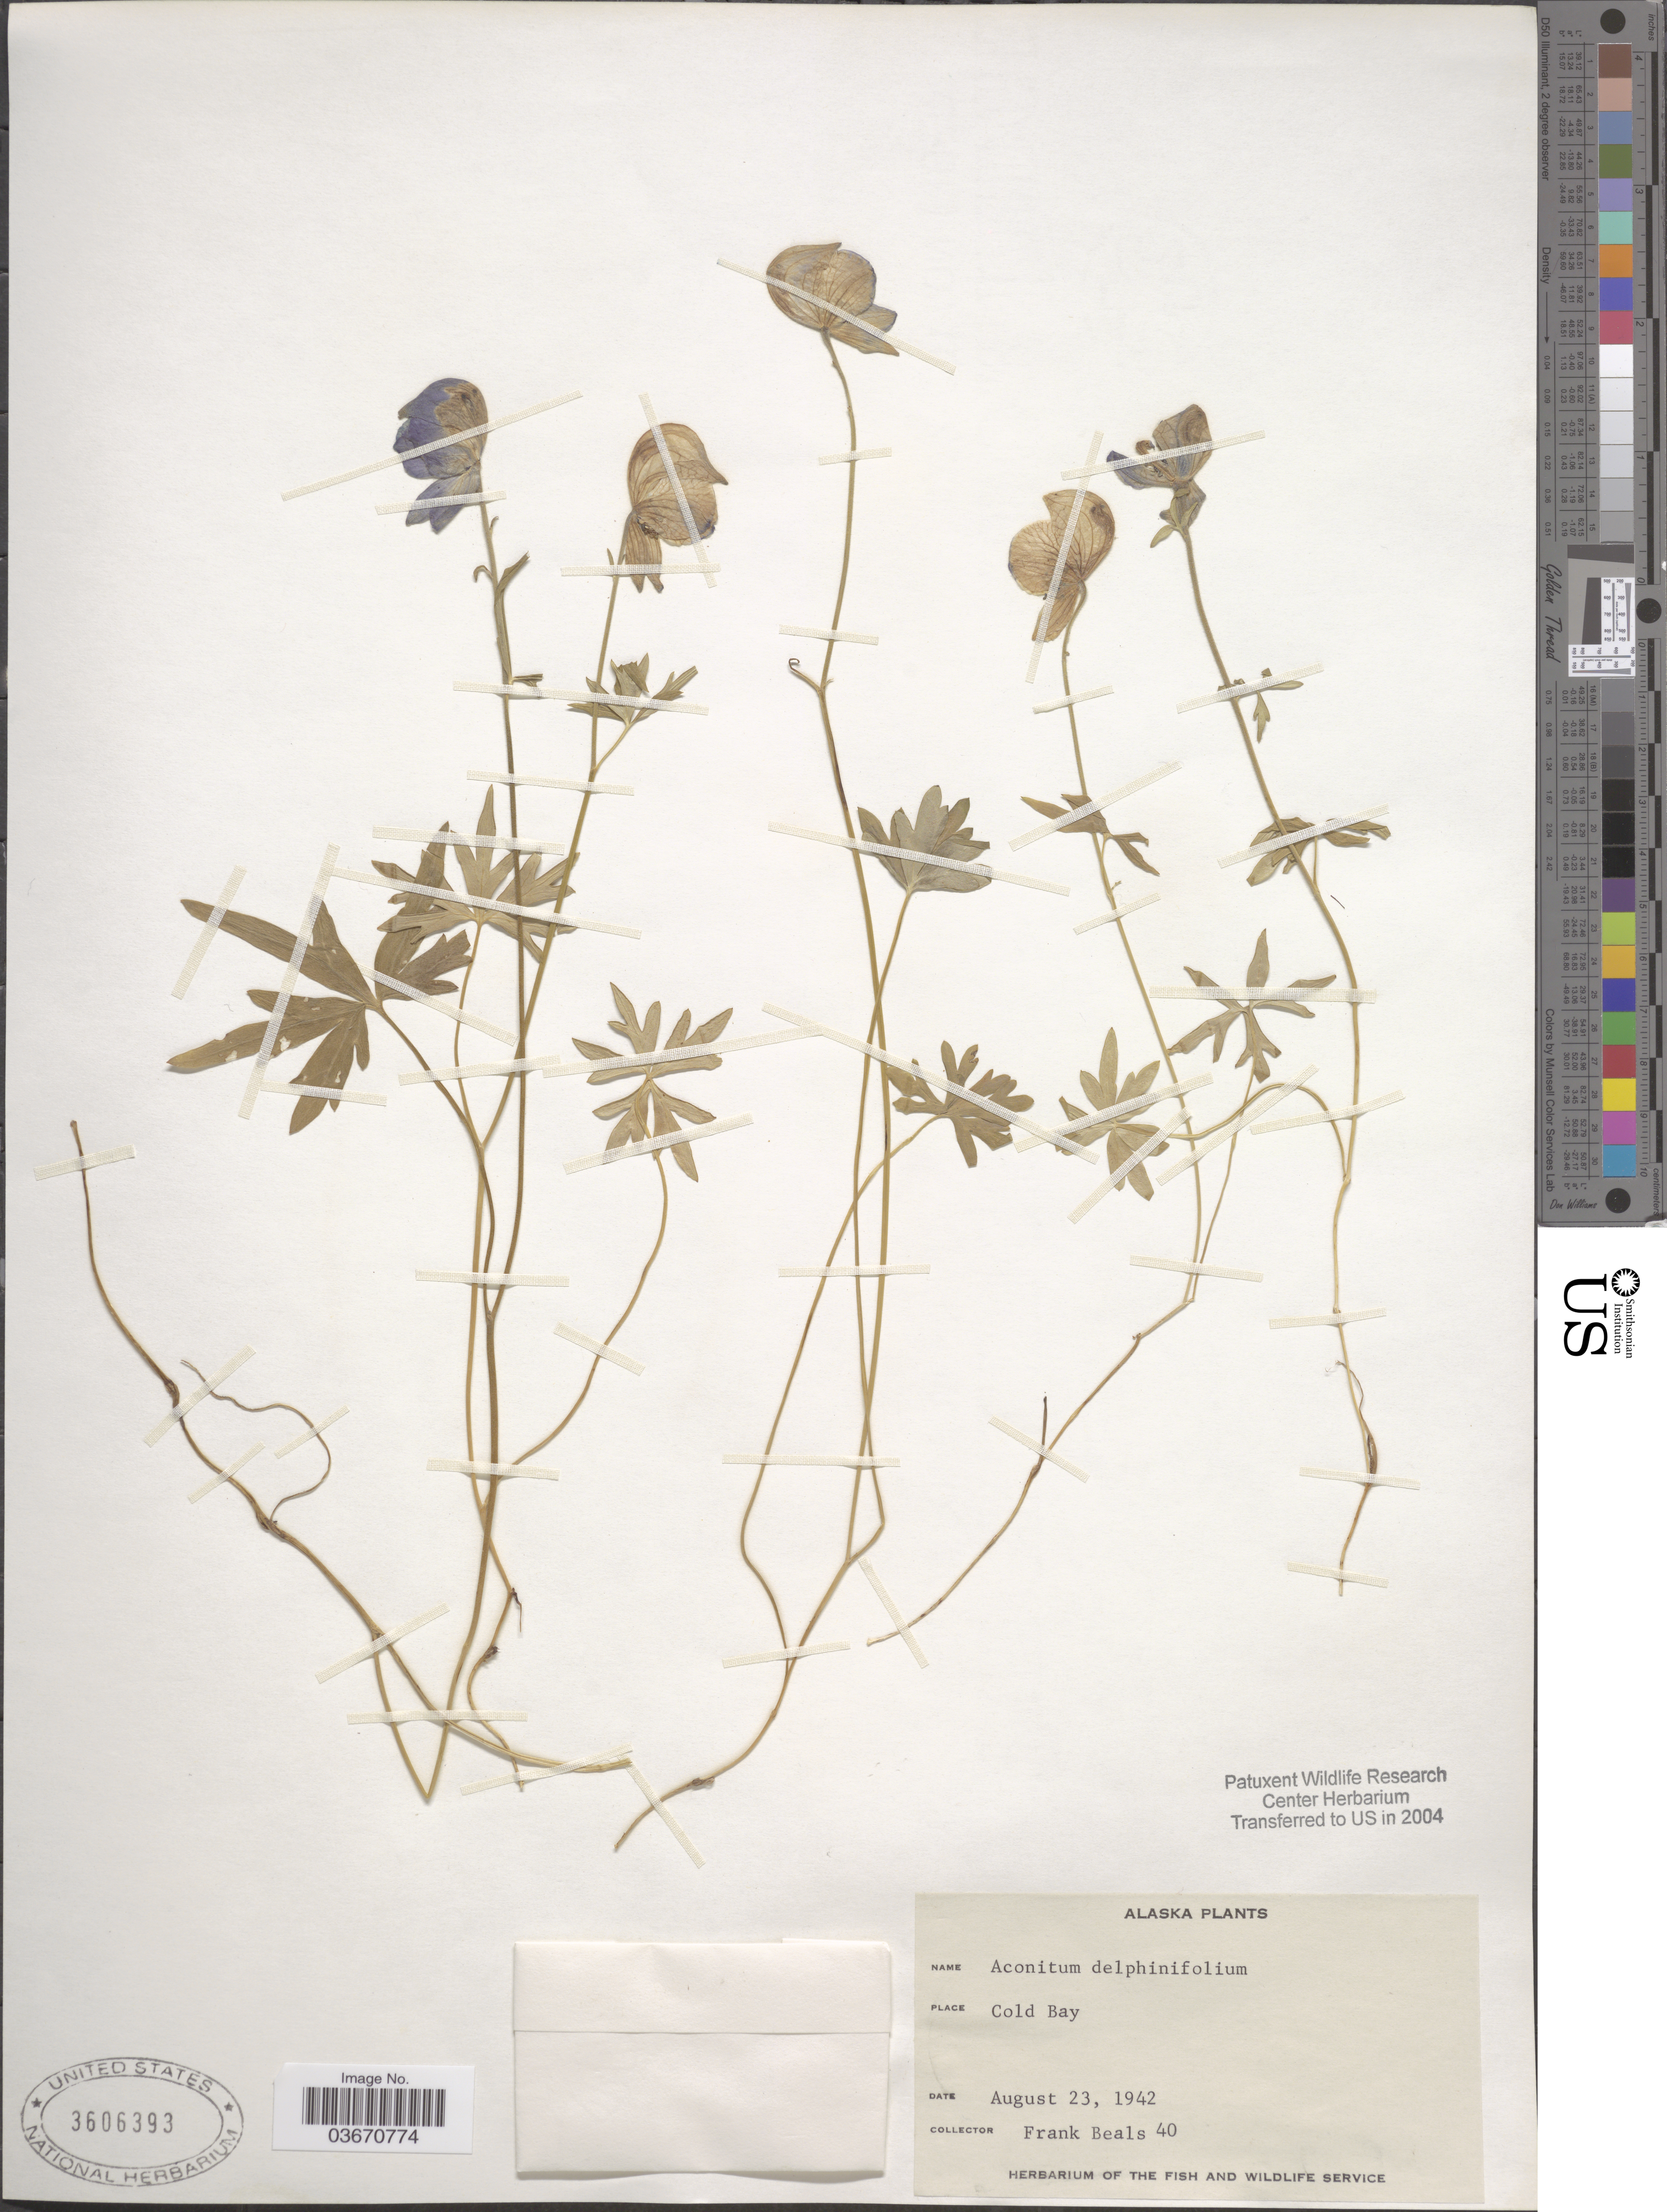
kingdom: Plantae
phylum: Tracheophyta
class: Magnoliopsida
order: Ranunculales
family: Ranunculaceae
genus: Aconitum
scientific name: Aconitum delphinifolium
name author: DC.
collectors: F. Beals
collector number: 40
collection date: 1942-08-23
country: United States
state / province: Alaska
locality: Cold Bay.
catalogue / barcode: US 3606393